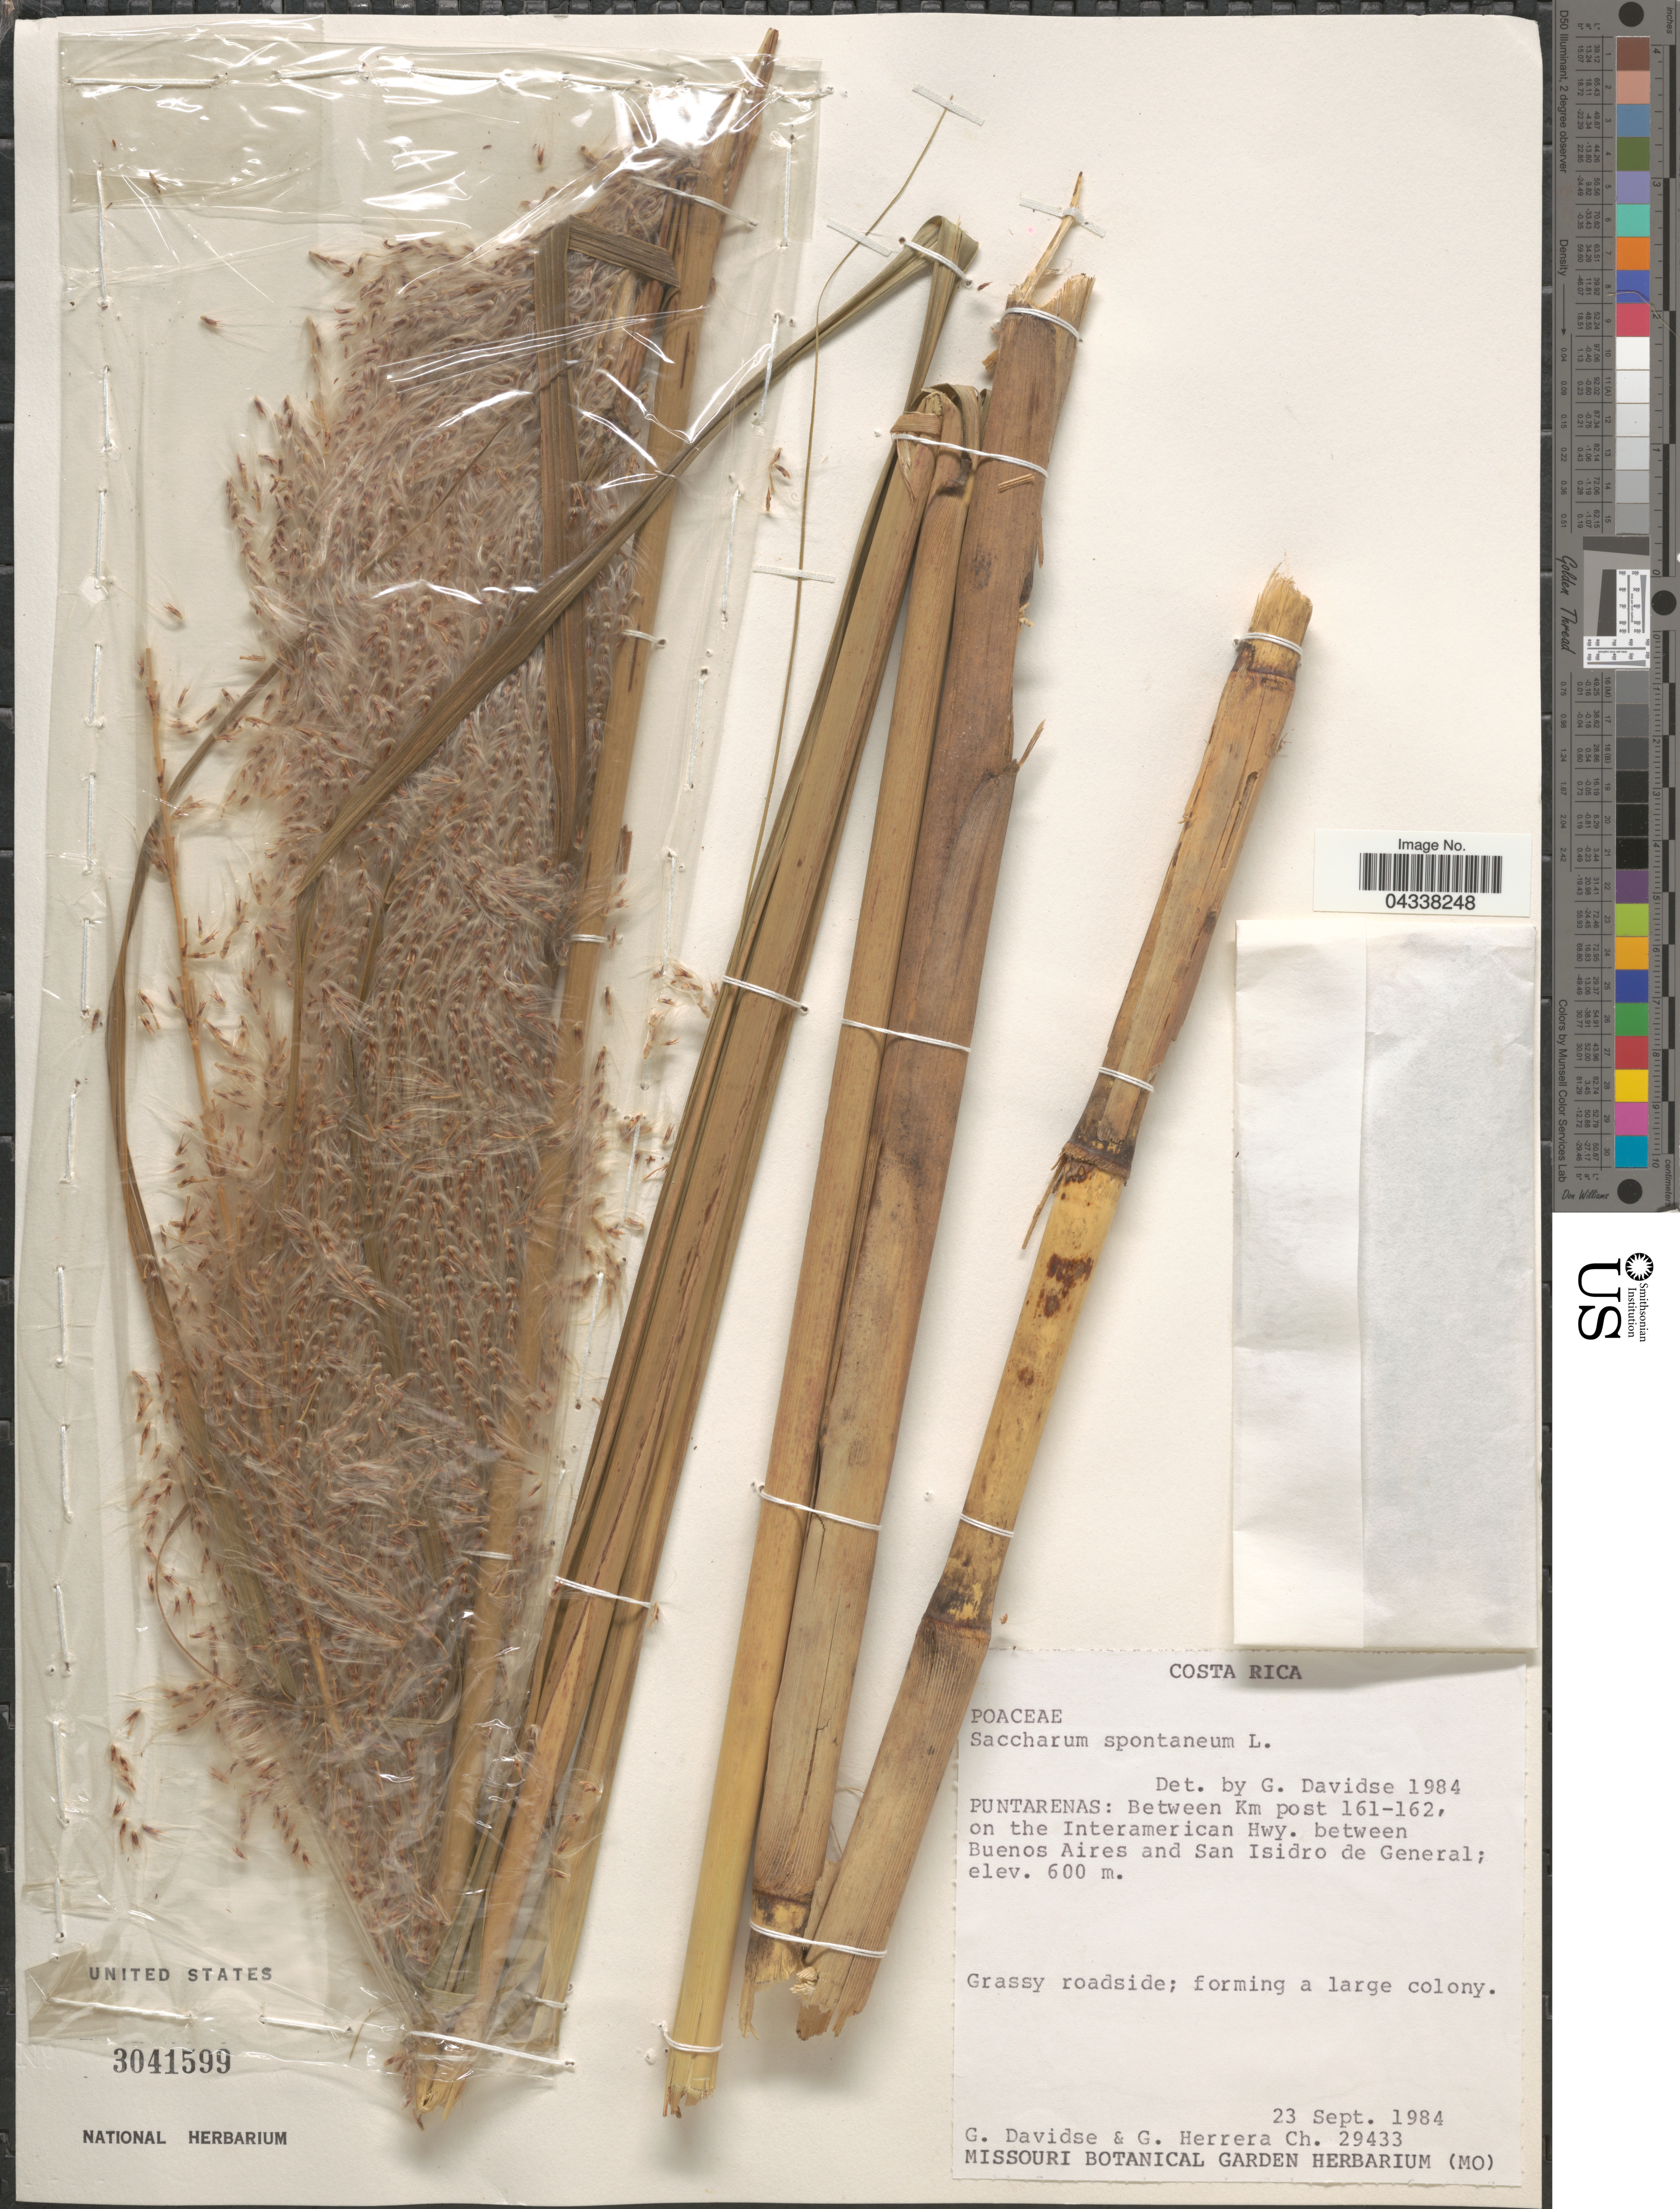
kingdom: Plantae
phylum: Tracheophyta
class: Liliopsida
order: Poales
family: Poaceae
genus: Saccharum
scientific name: Saccharum spontaneum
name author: L.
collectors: G. Davidse & G. Herrera Ch.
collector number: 29433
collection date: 1984-09-23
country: Costa Rica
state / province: Puntarenas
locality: Between Km post 161-162, on the Interamerican Hwy. between Buenos Aires and San Isidro de General.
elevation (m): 600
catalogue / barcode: US 3041599